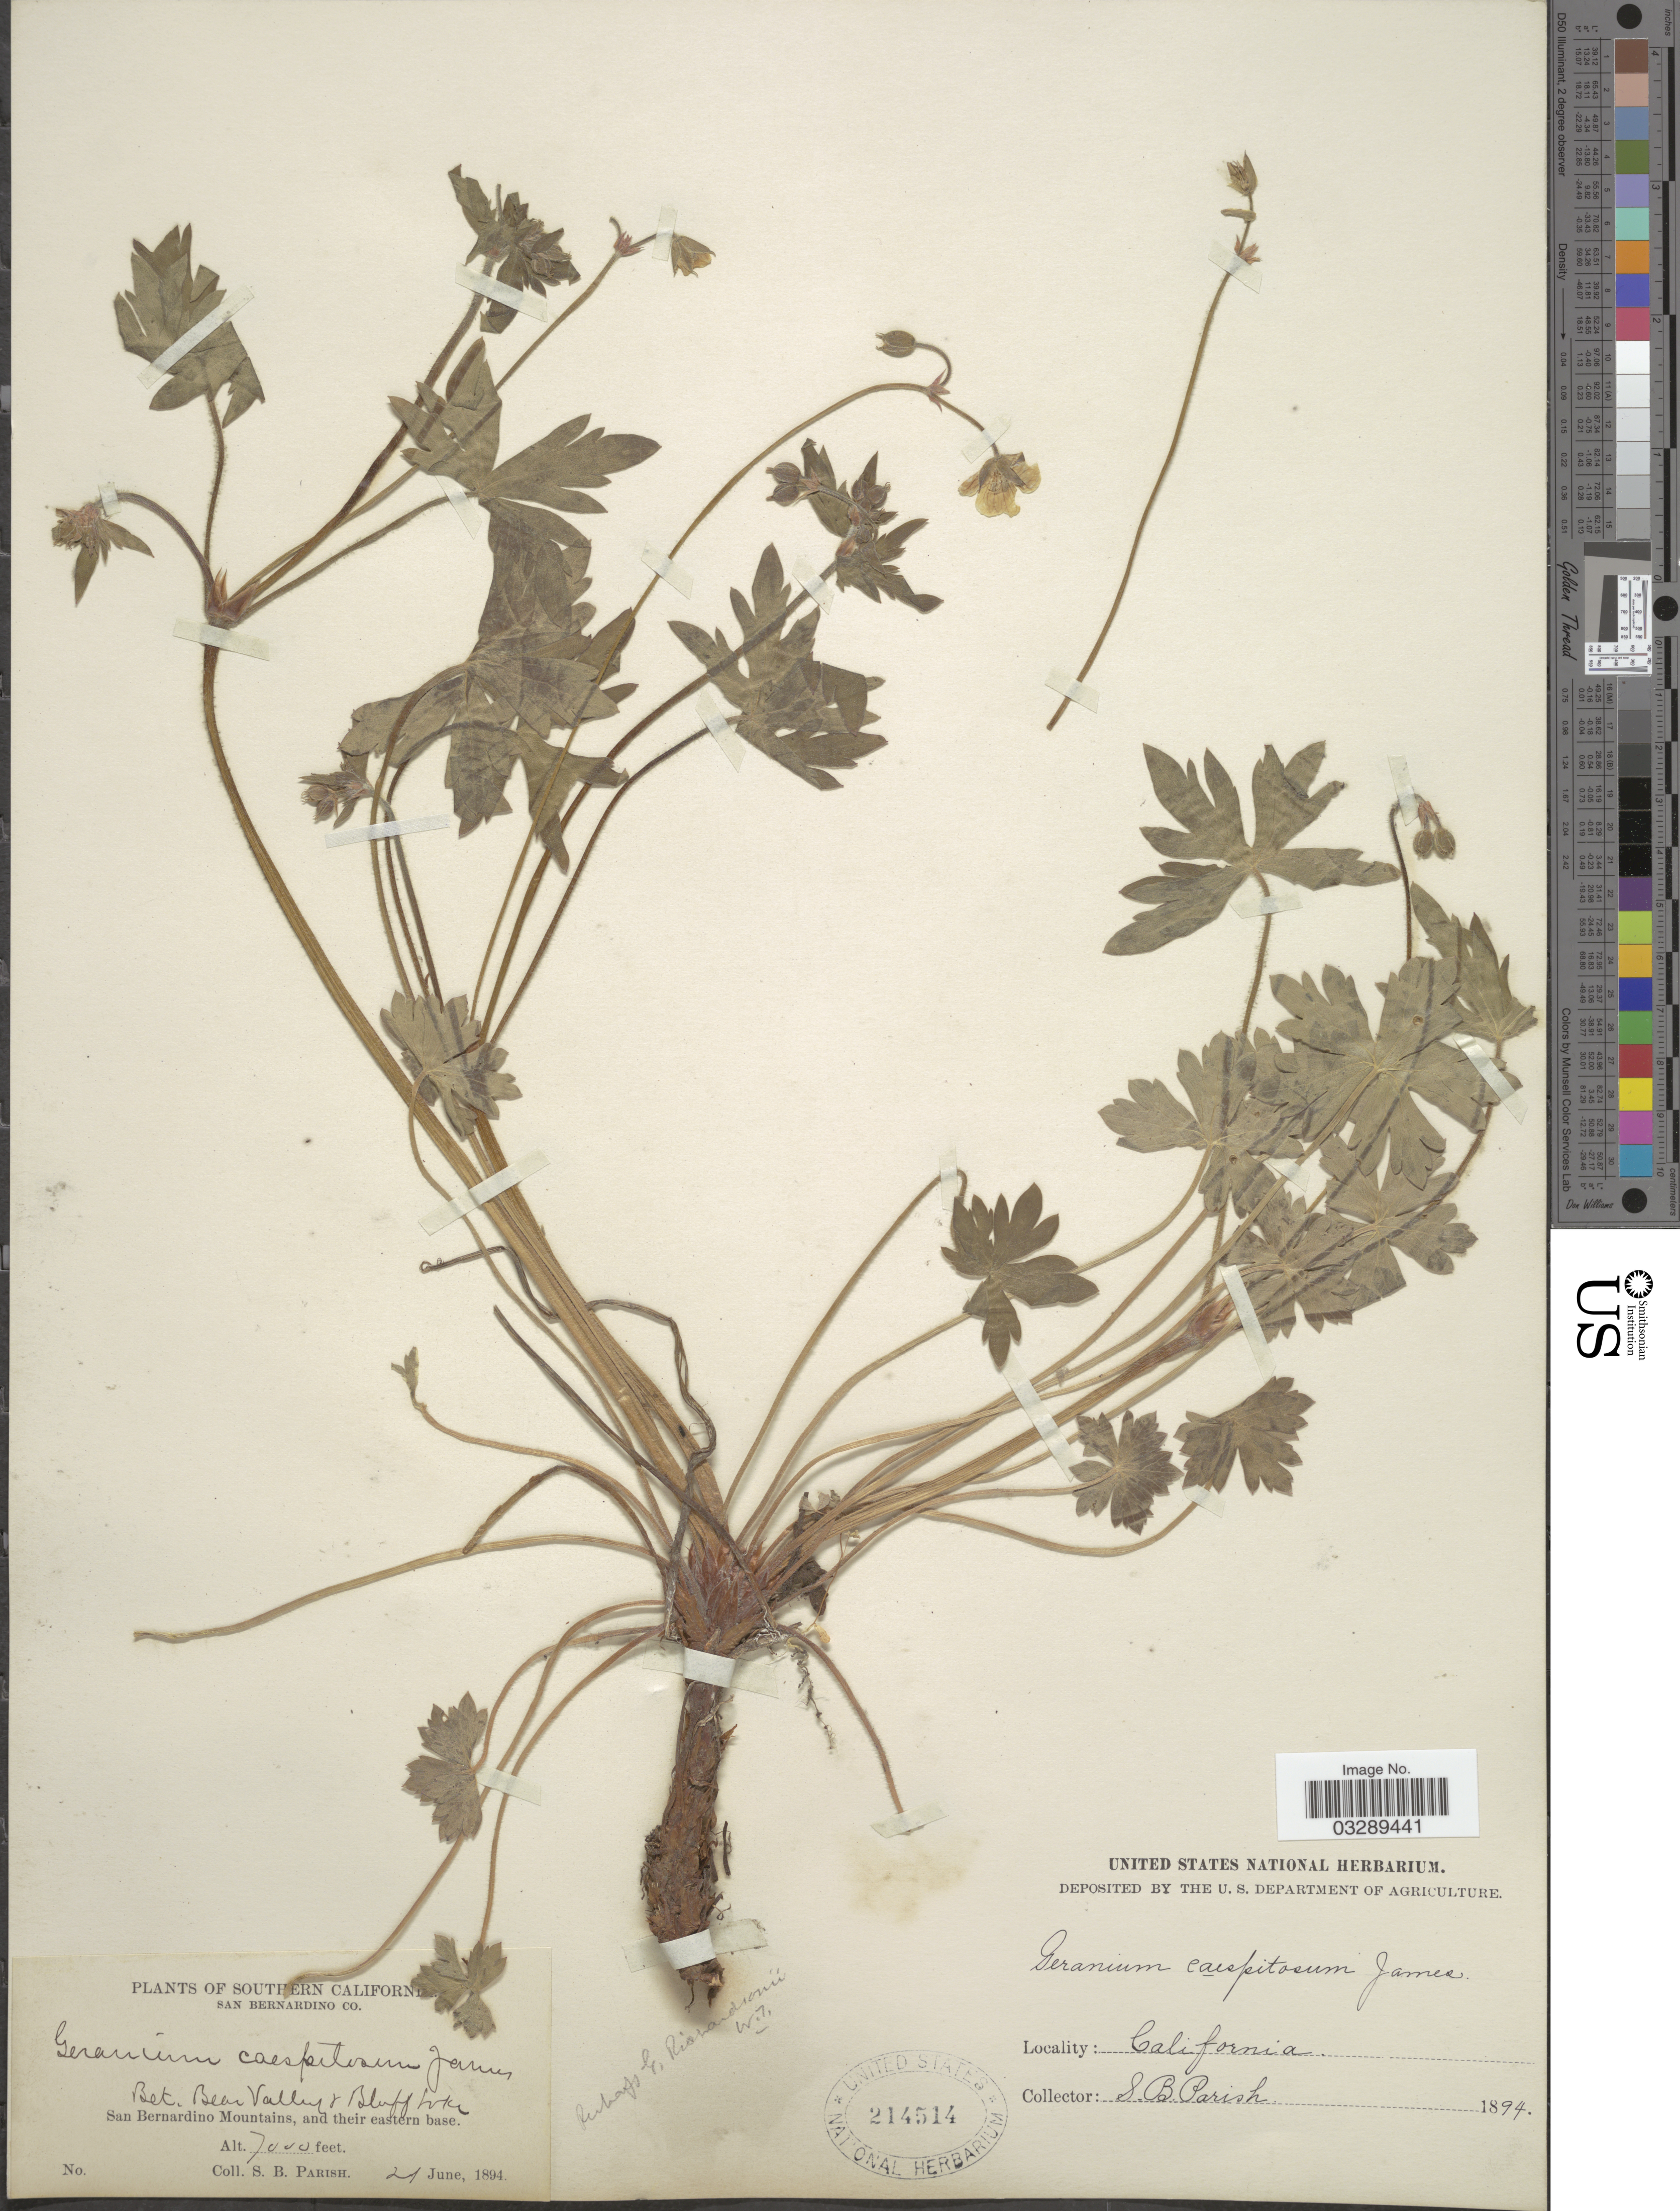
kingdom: Plantae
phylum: Tracheophyta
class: Magnoliopsida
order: Geraniales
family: Geraniaceae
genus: Geranium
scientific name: Geranium sp.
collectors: S. B. Parish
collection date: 1894-06-21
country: United States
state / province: California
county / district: San Bernardino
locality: Southern California. San Bernardino Co. Bet. Bear Valley & Bluff Lake. San Bernardino Mountains, and their eastern base.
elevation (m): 2134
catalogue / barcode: US 214514